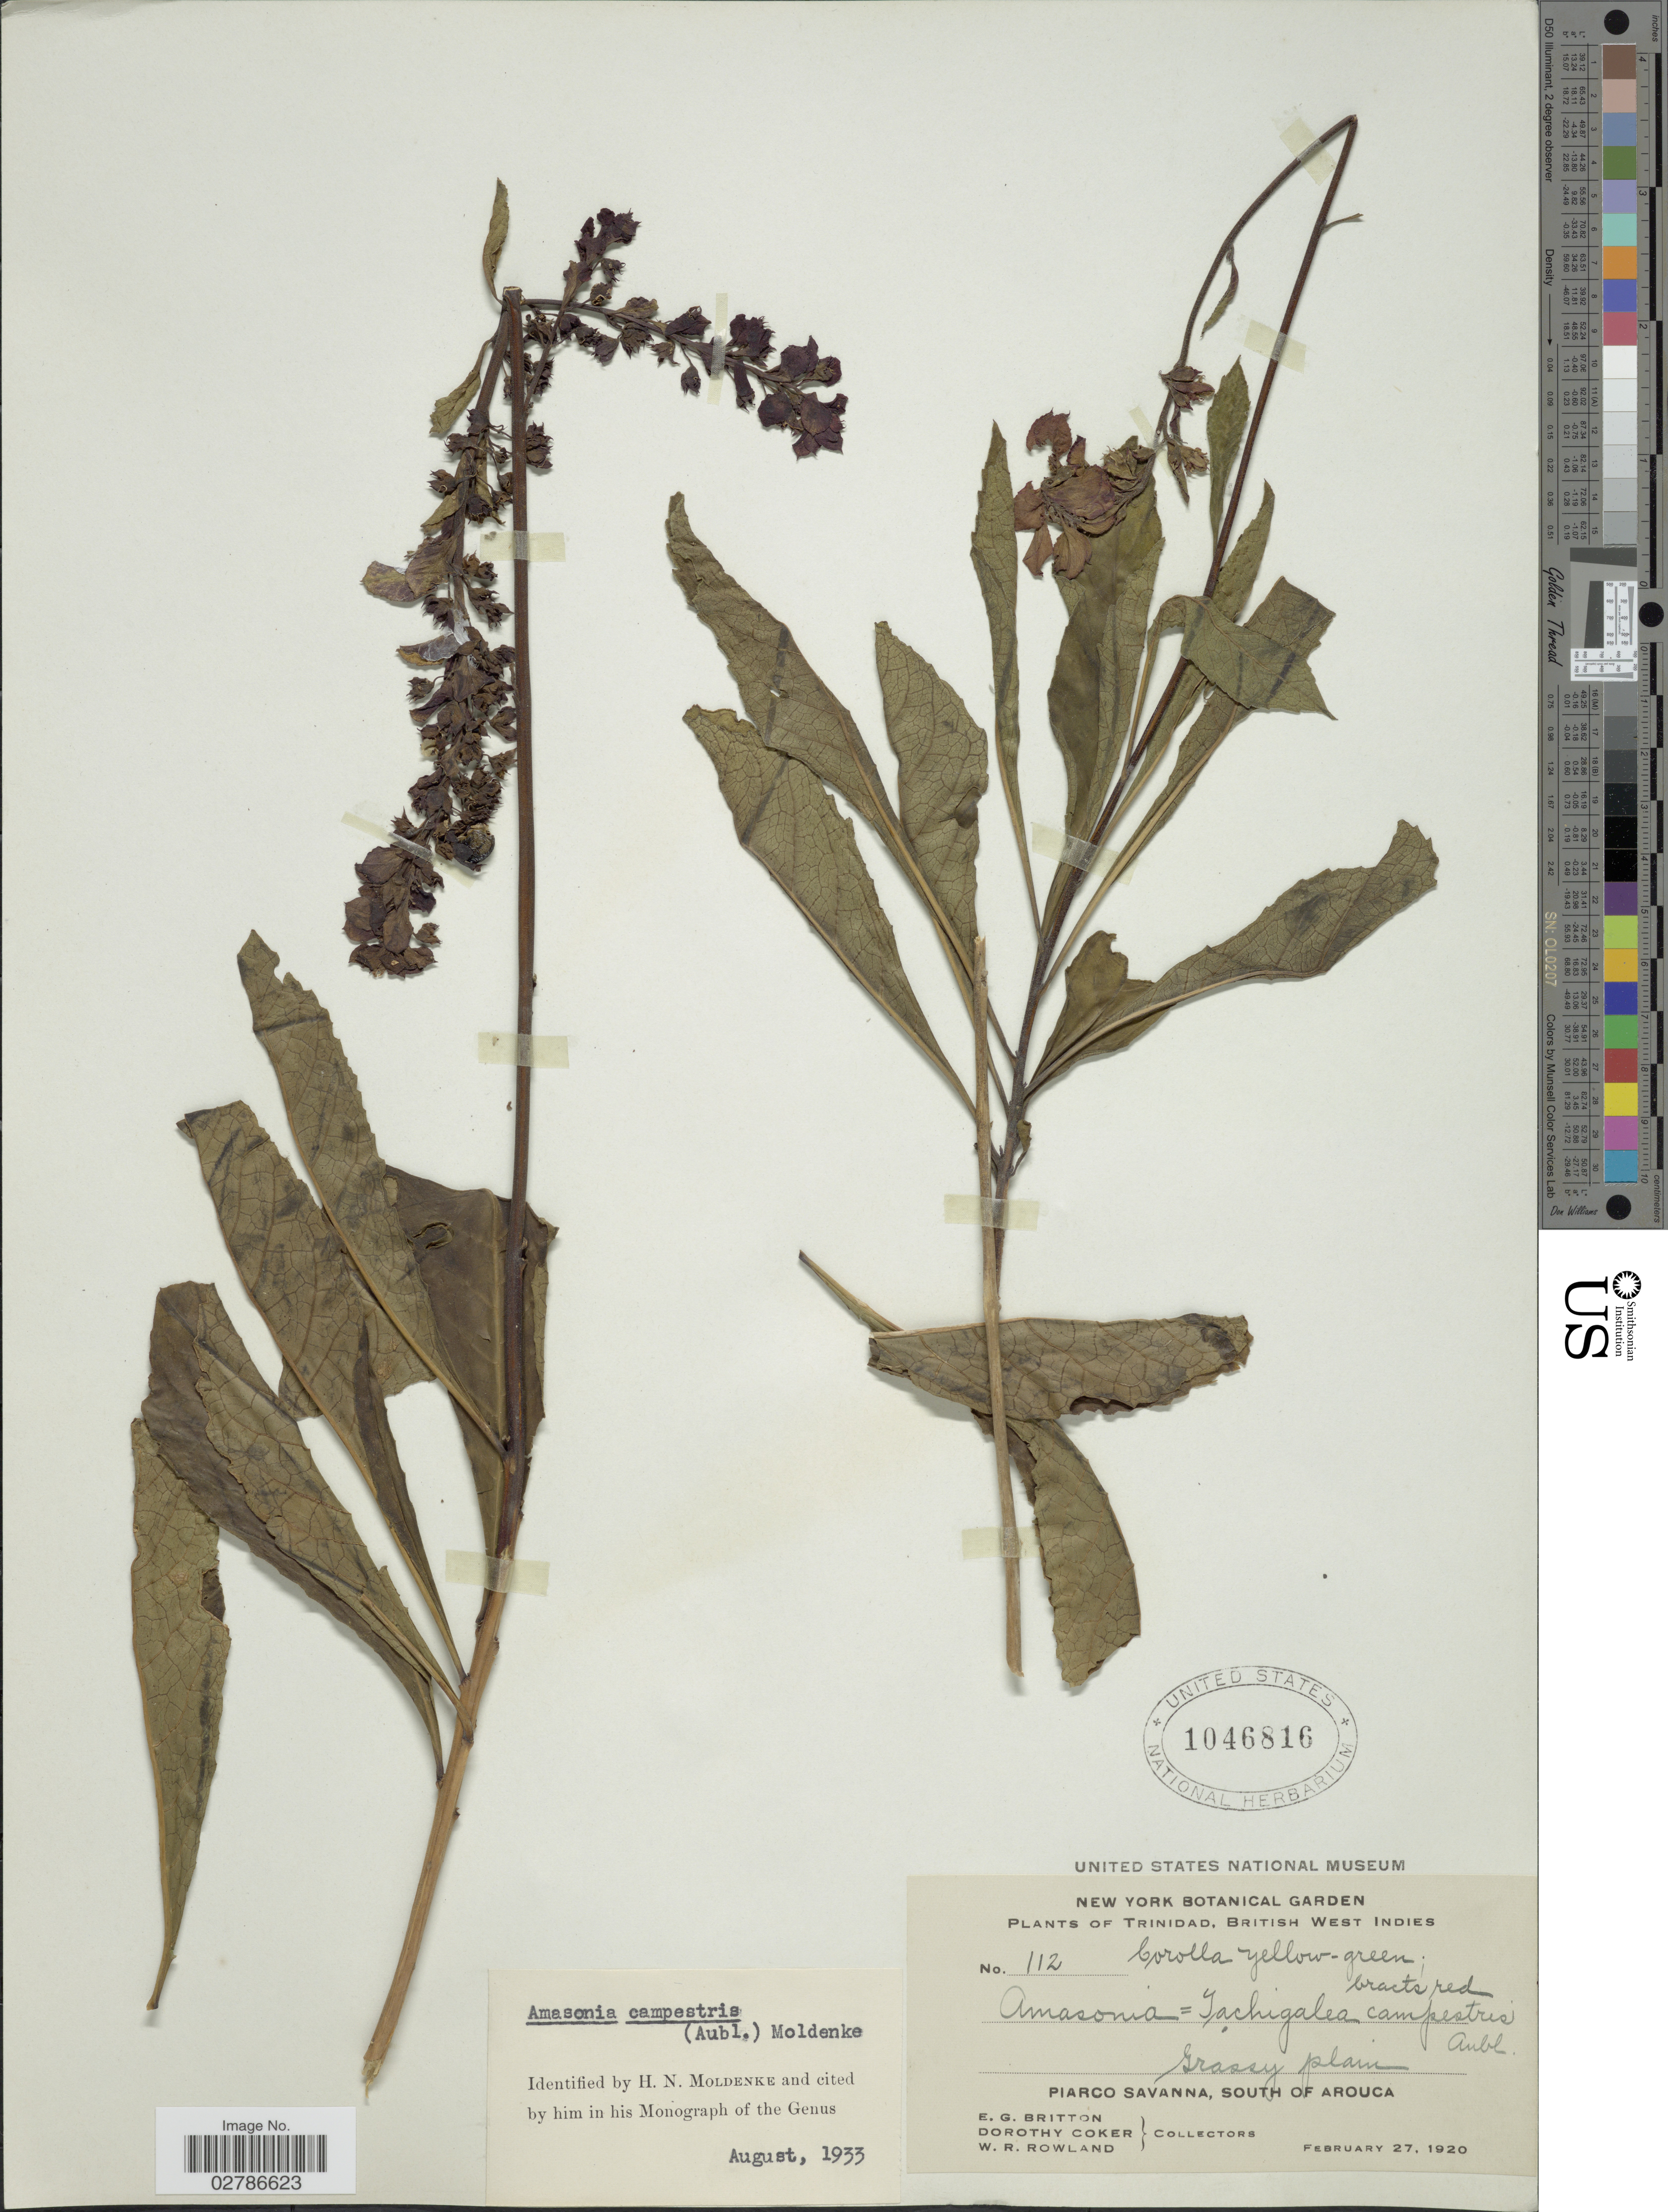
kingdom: Plantae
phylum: Tracheophyta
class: Magnoliopsida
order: Lamiales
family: Lamiaceae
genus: Amasonia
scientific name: Amasonia campestris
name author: (Aubl.) Moldenke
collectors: E. G. Britton, D. Coker & W. Rowland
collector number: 112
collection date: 1920-02-27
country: Trinidad and Tobago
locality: Trinidad, British West Indies. Piarco Savanna, south of Arouca.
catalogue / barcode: US 1046816